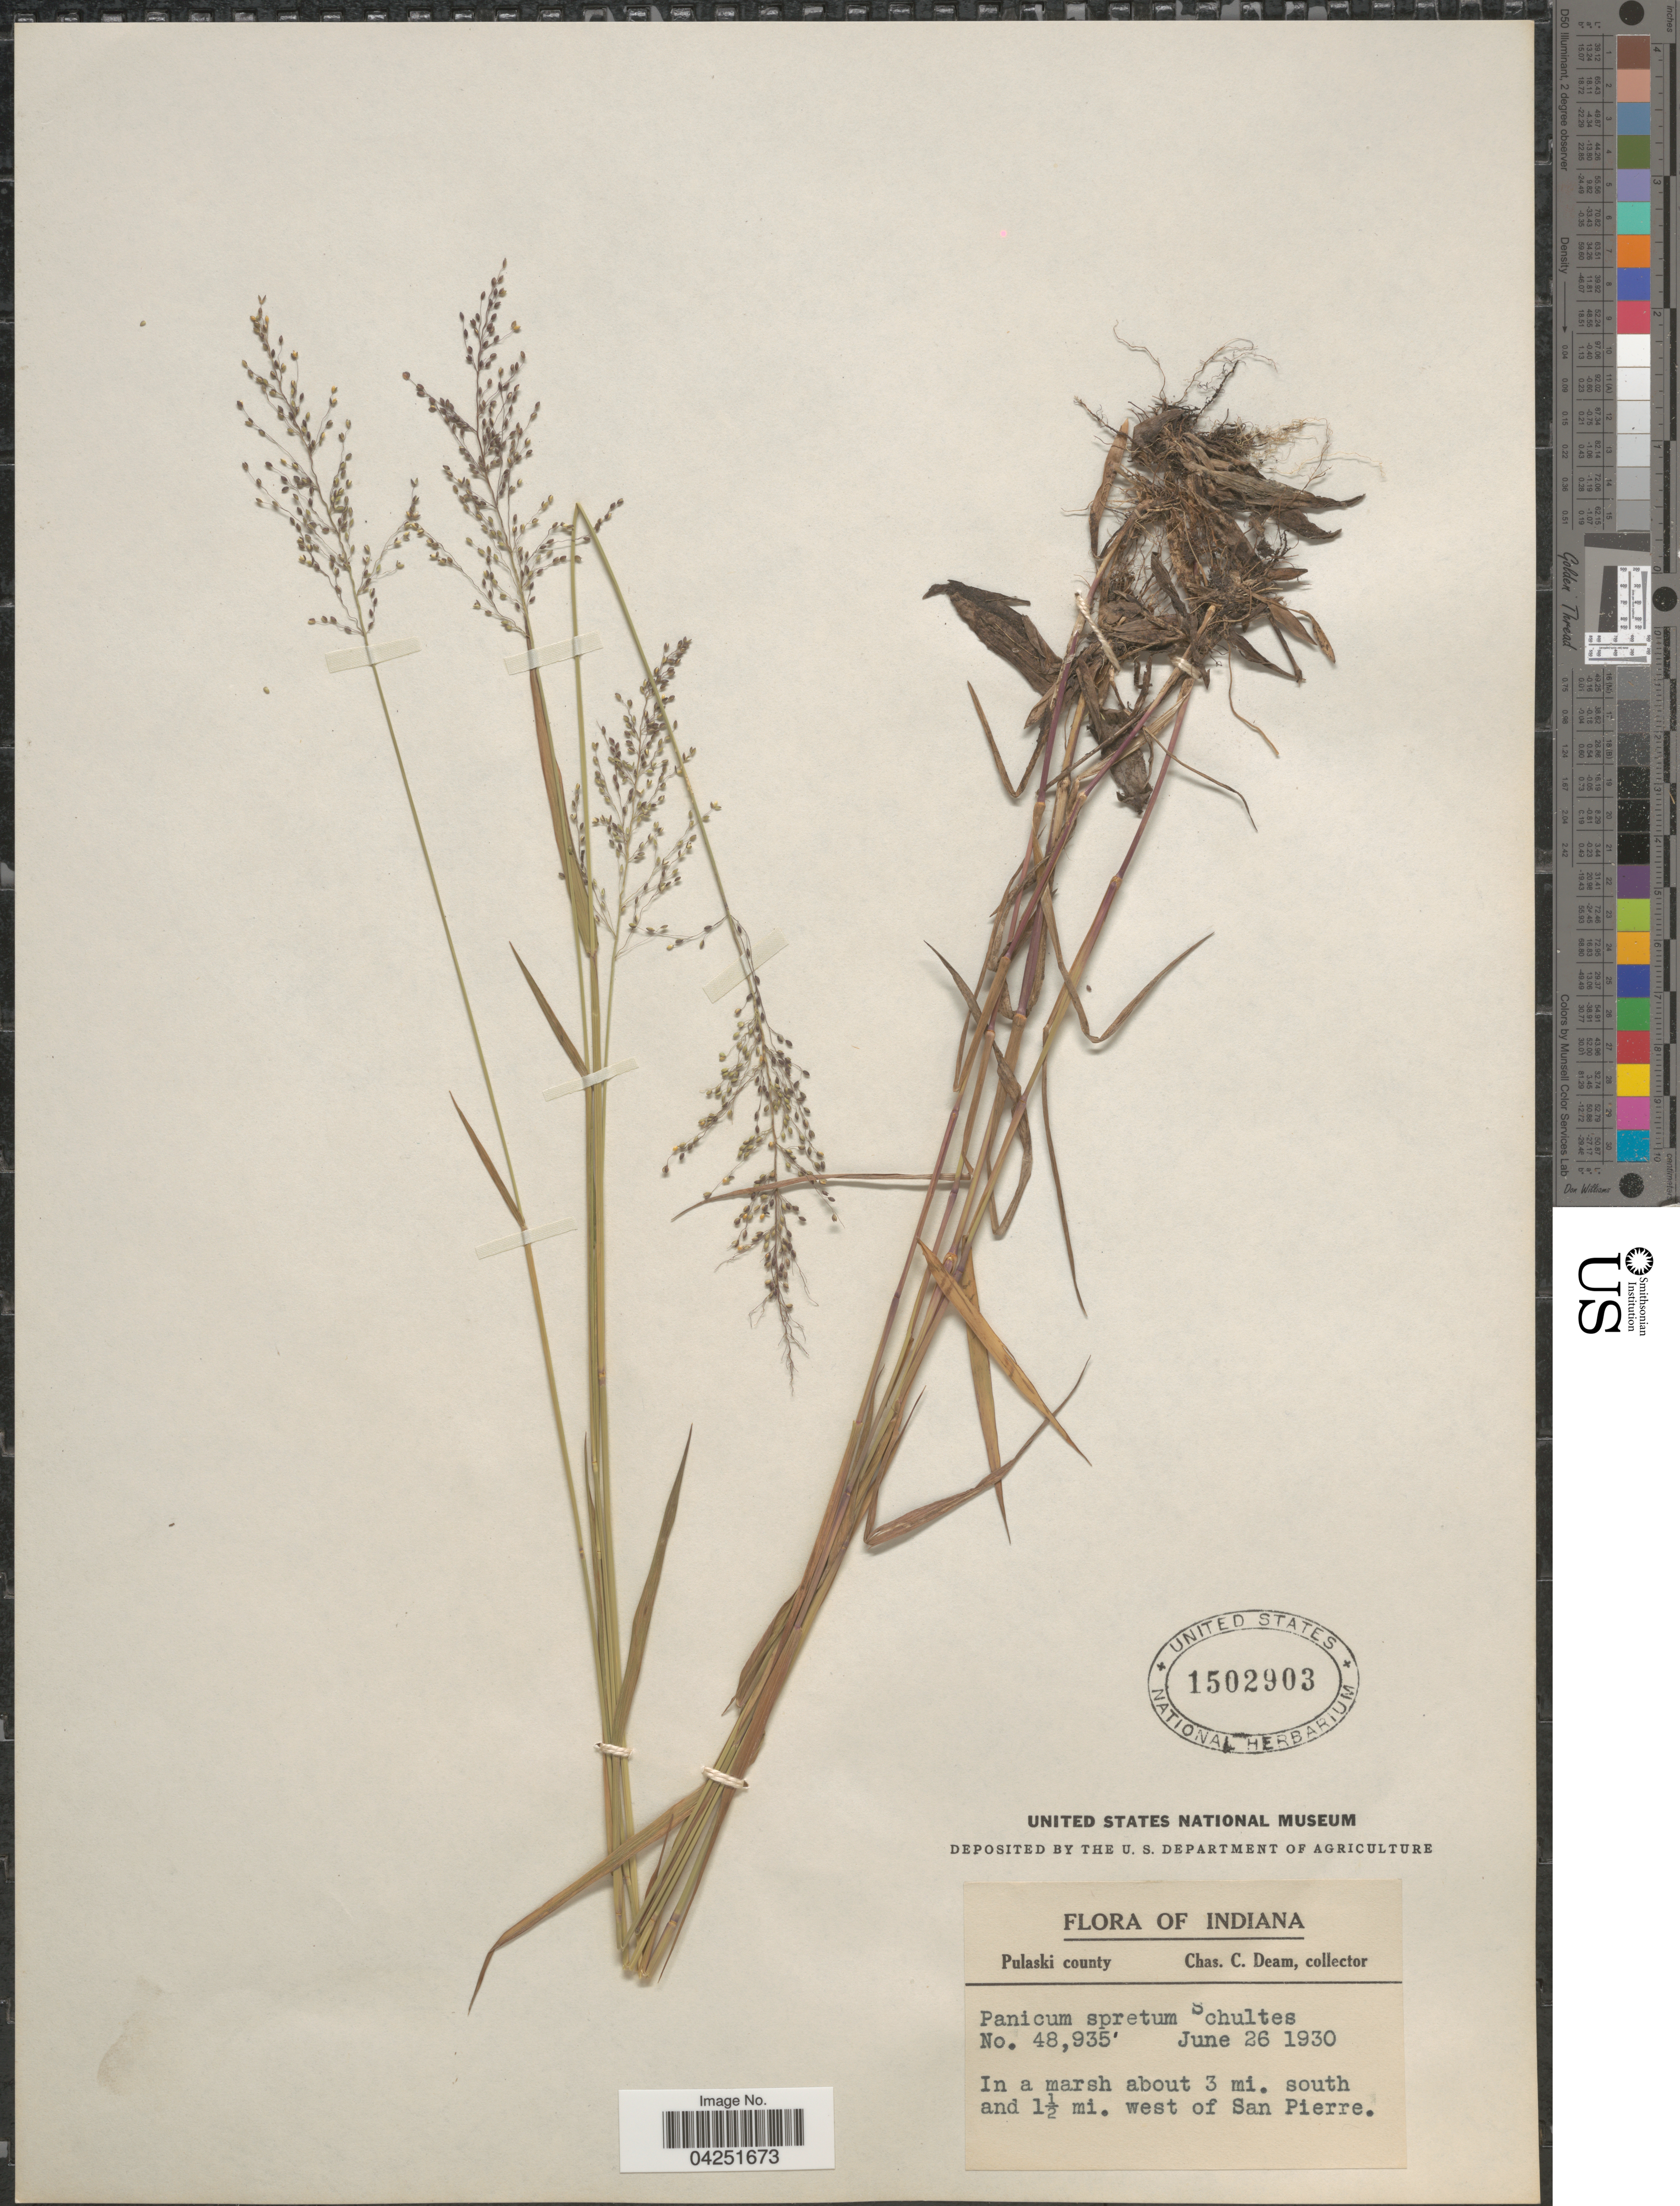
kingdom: Plantae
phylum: Tracheophyta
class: Liliopsida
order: Poales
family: Poaceae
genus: Dichanthelium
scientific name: Dichanthelium acuminatum var. densiflorum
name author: (Rand & Redfield) Gould & C.A. Clark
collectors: C. Deam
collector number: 48935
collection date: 1930-06-26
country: United States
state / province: Indiana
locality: Pulaski county. In a marsh about 3 mi. south and 1½ mi. west of San Pierre.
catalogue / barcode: US 1502903